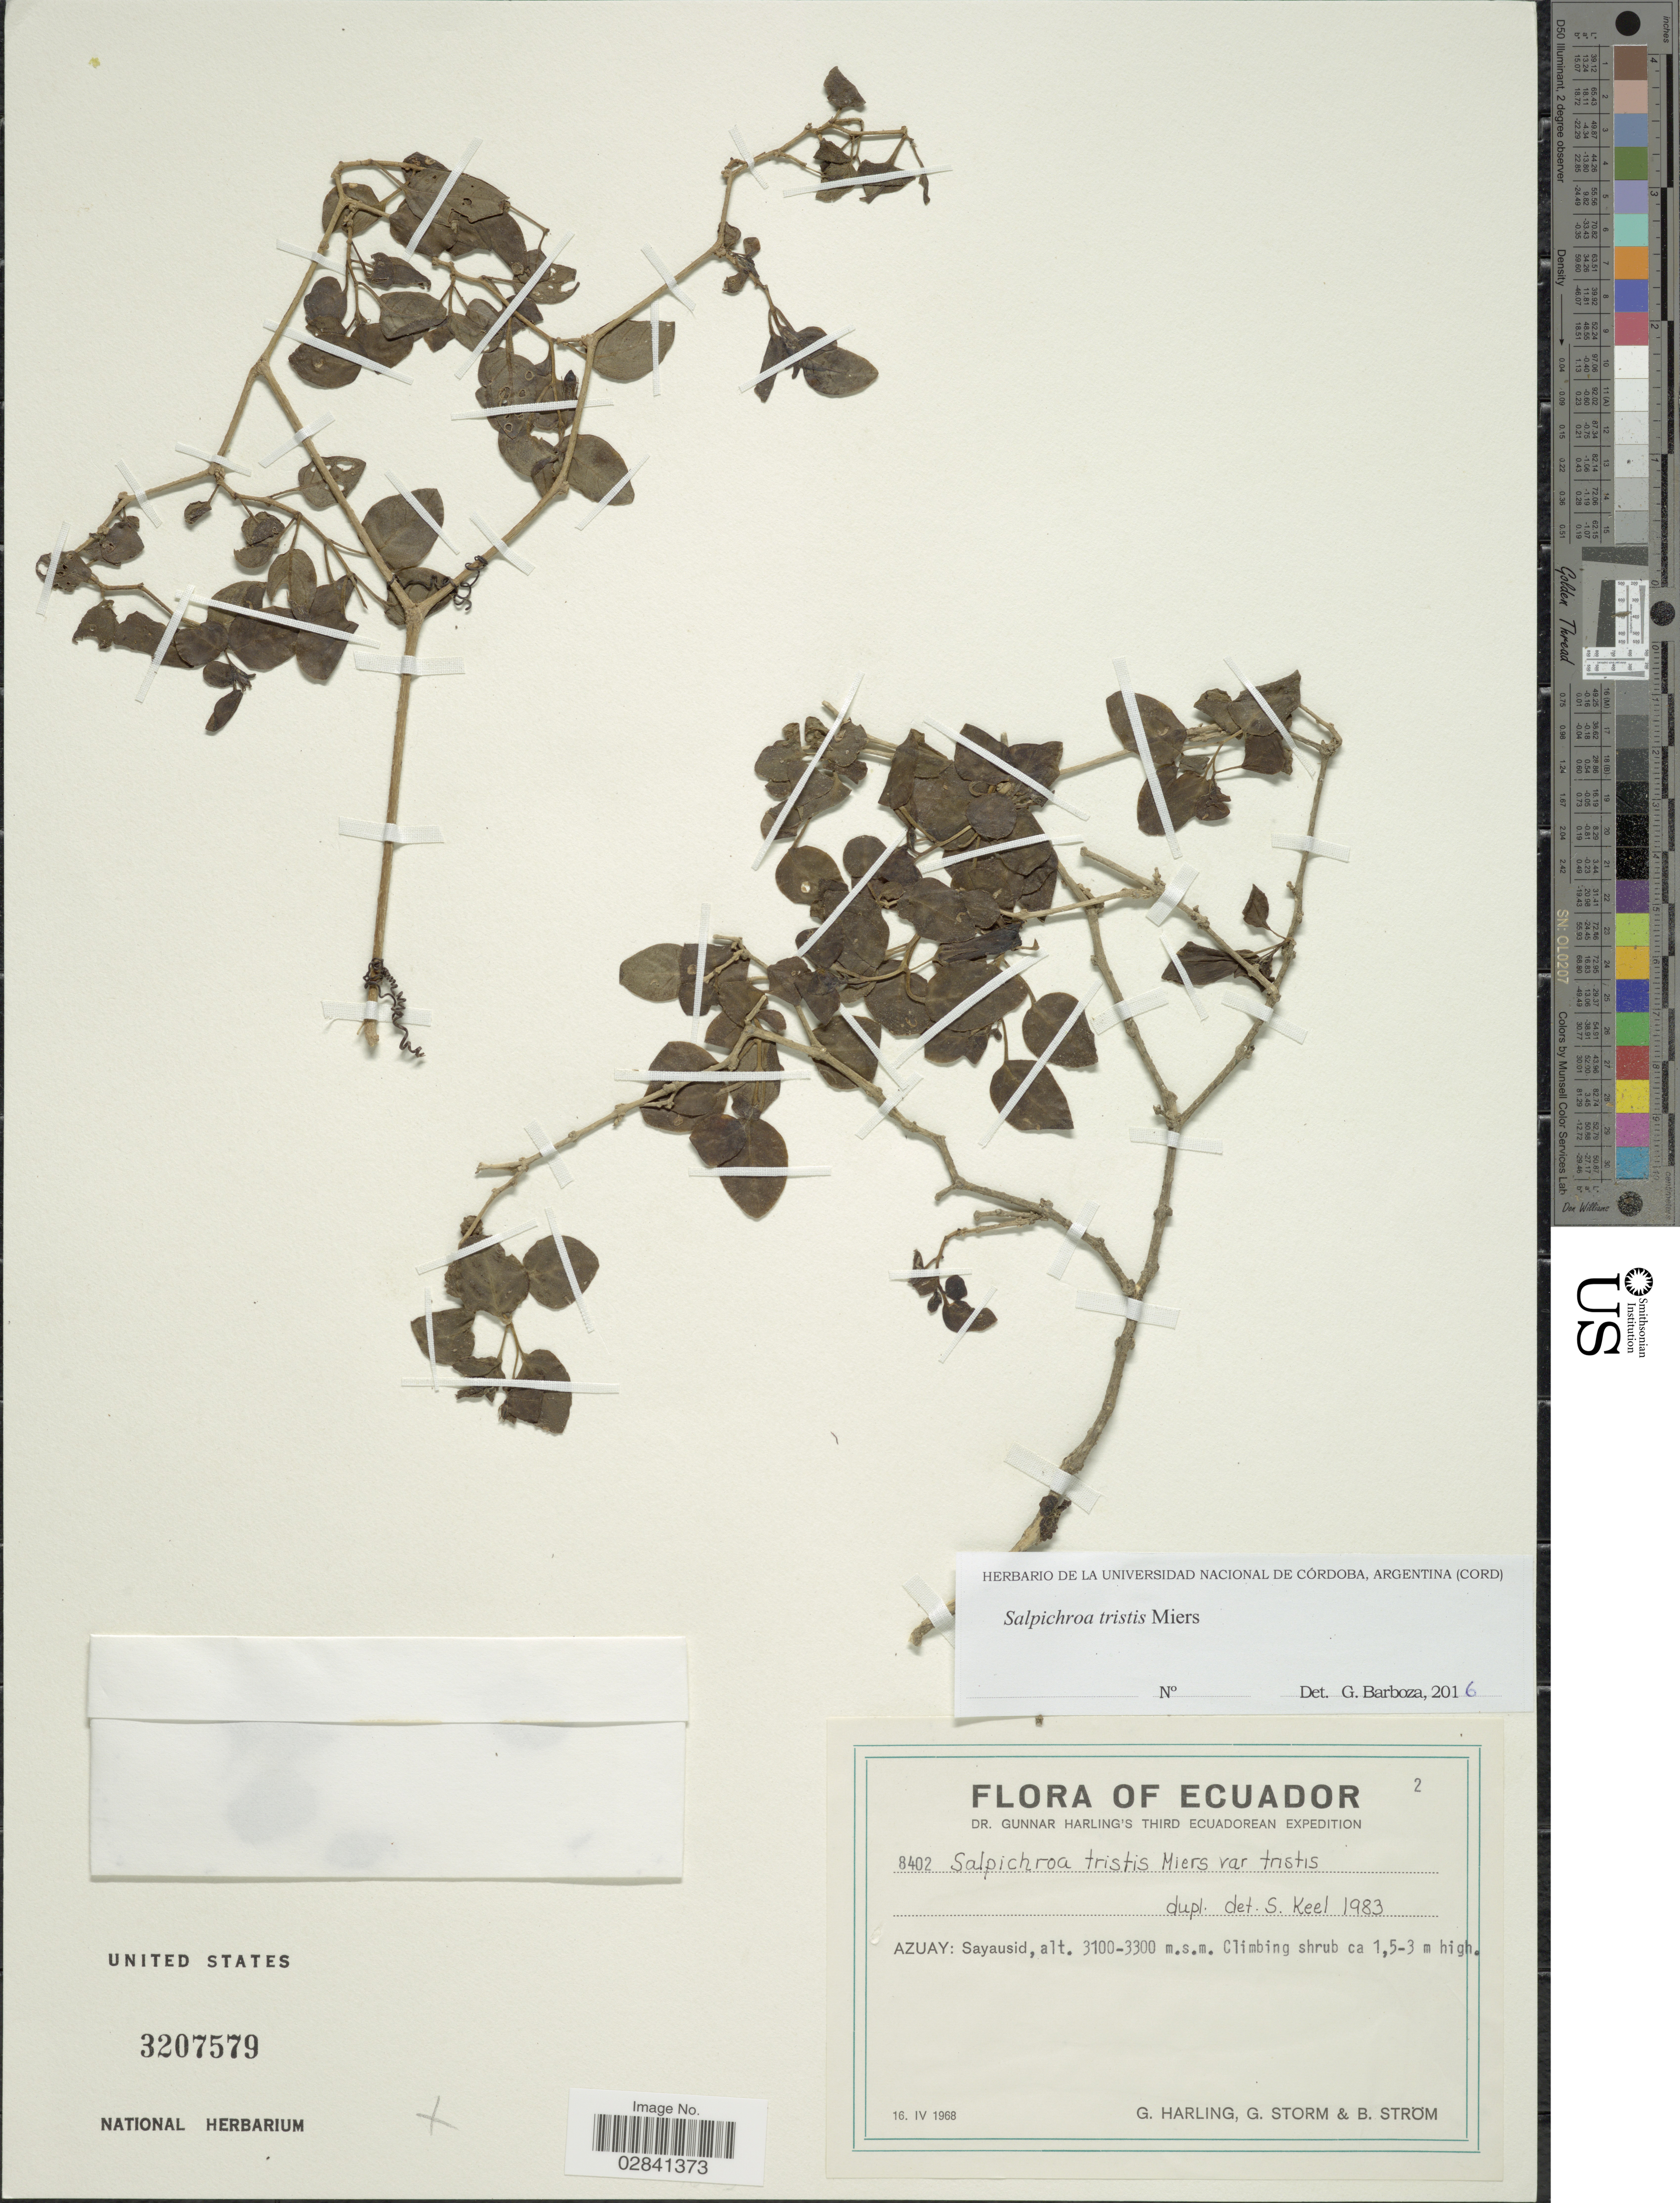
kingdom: Plantae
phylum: Tracheophyta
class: Magnoliopsida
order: Solanales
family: Solanaceae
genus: Salpichroa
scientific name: Salpichroa tristis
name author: Walp.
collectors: G. Harling, G. Storm & B. Strom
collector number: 8402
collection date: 1968-04-16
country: Ecuador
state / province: Azuay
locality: Sayausid.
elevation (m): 3100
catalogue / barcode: US 3207579